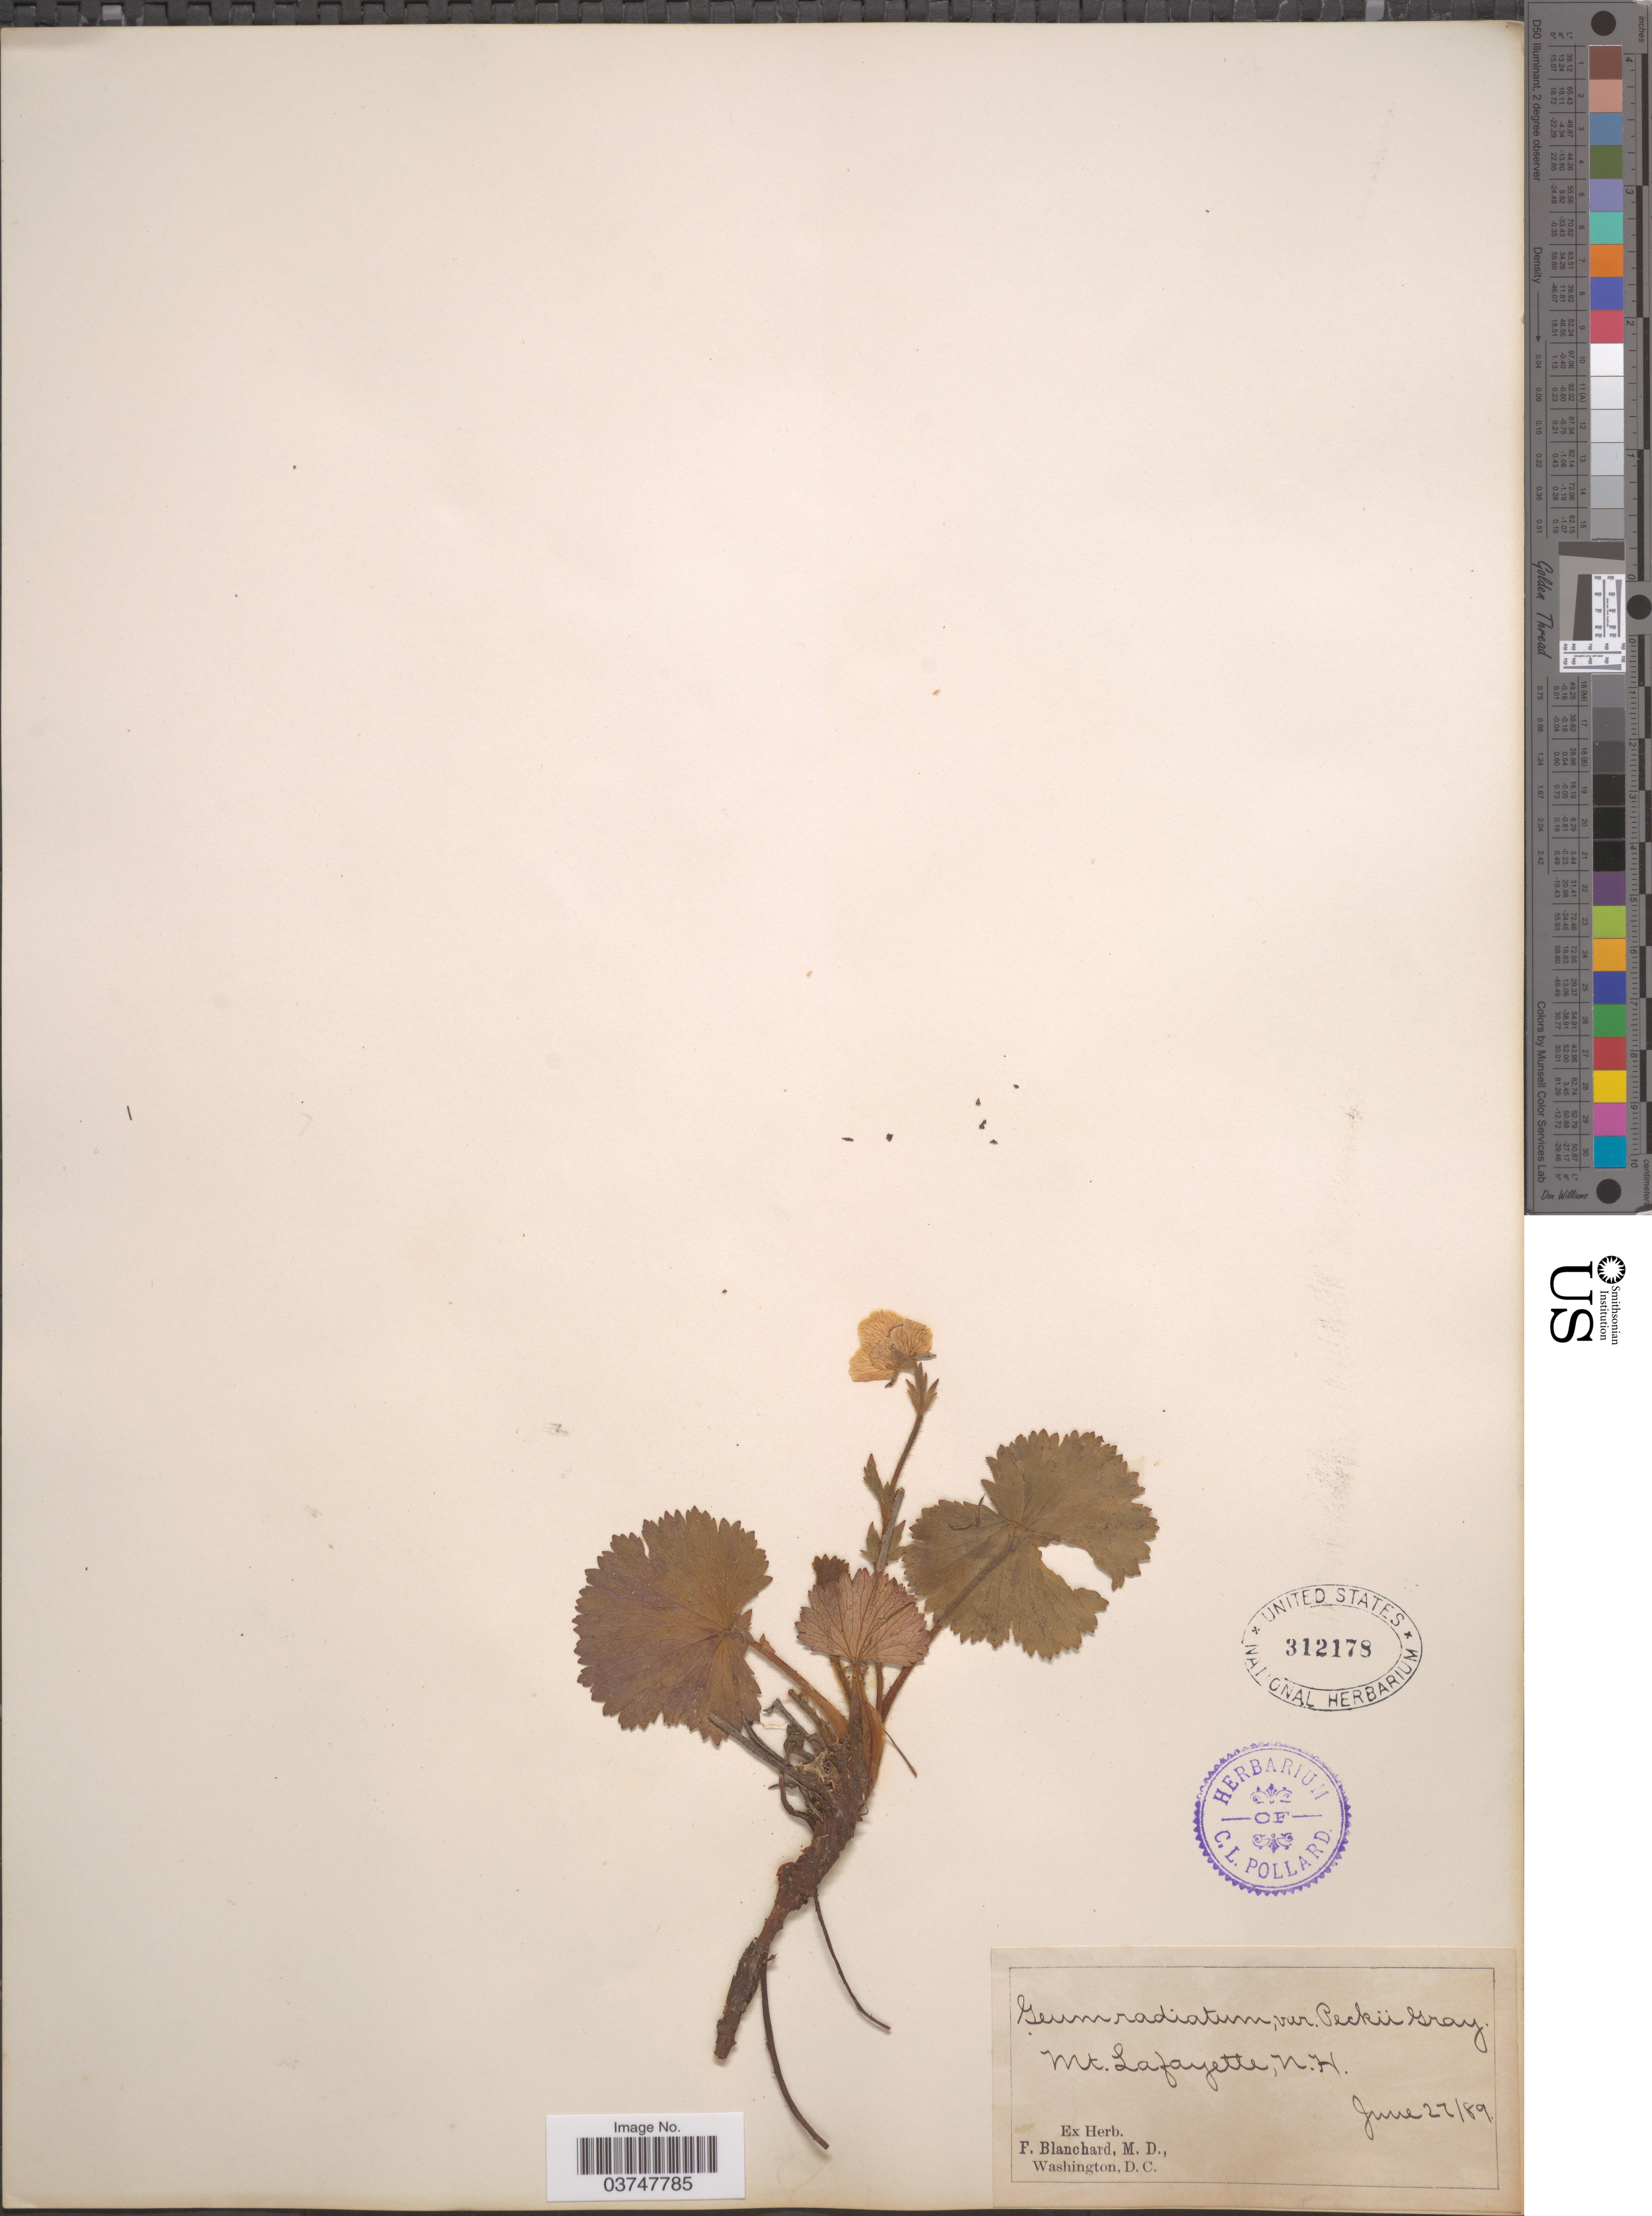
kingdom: Plantae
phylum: Tracheophyta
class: Magnoliopsida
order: Rosales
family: Rosaceae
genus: Geum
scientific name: Geum peckii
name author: Pursh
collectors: ex herb. F. Blanchard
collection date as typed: Transcribed d/m/y: 27/6/89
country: United States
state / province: New Hampshire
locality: Mt. Lafayette.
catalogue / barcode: US 312178